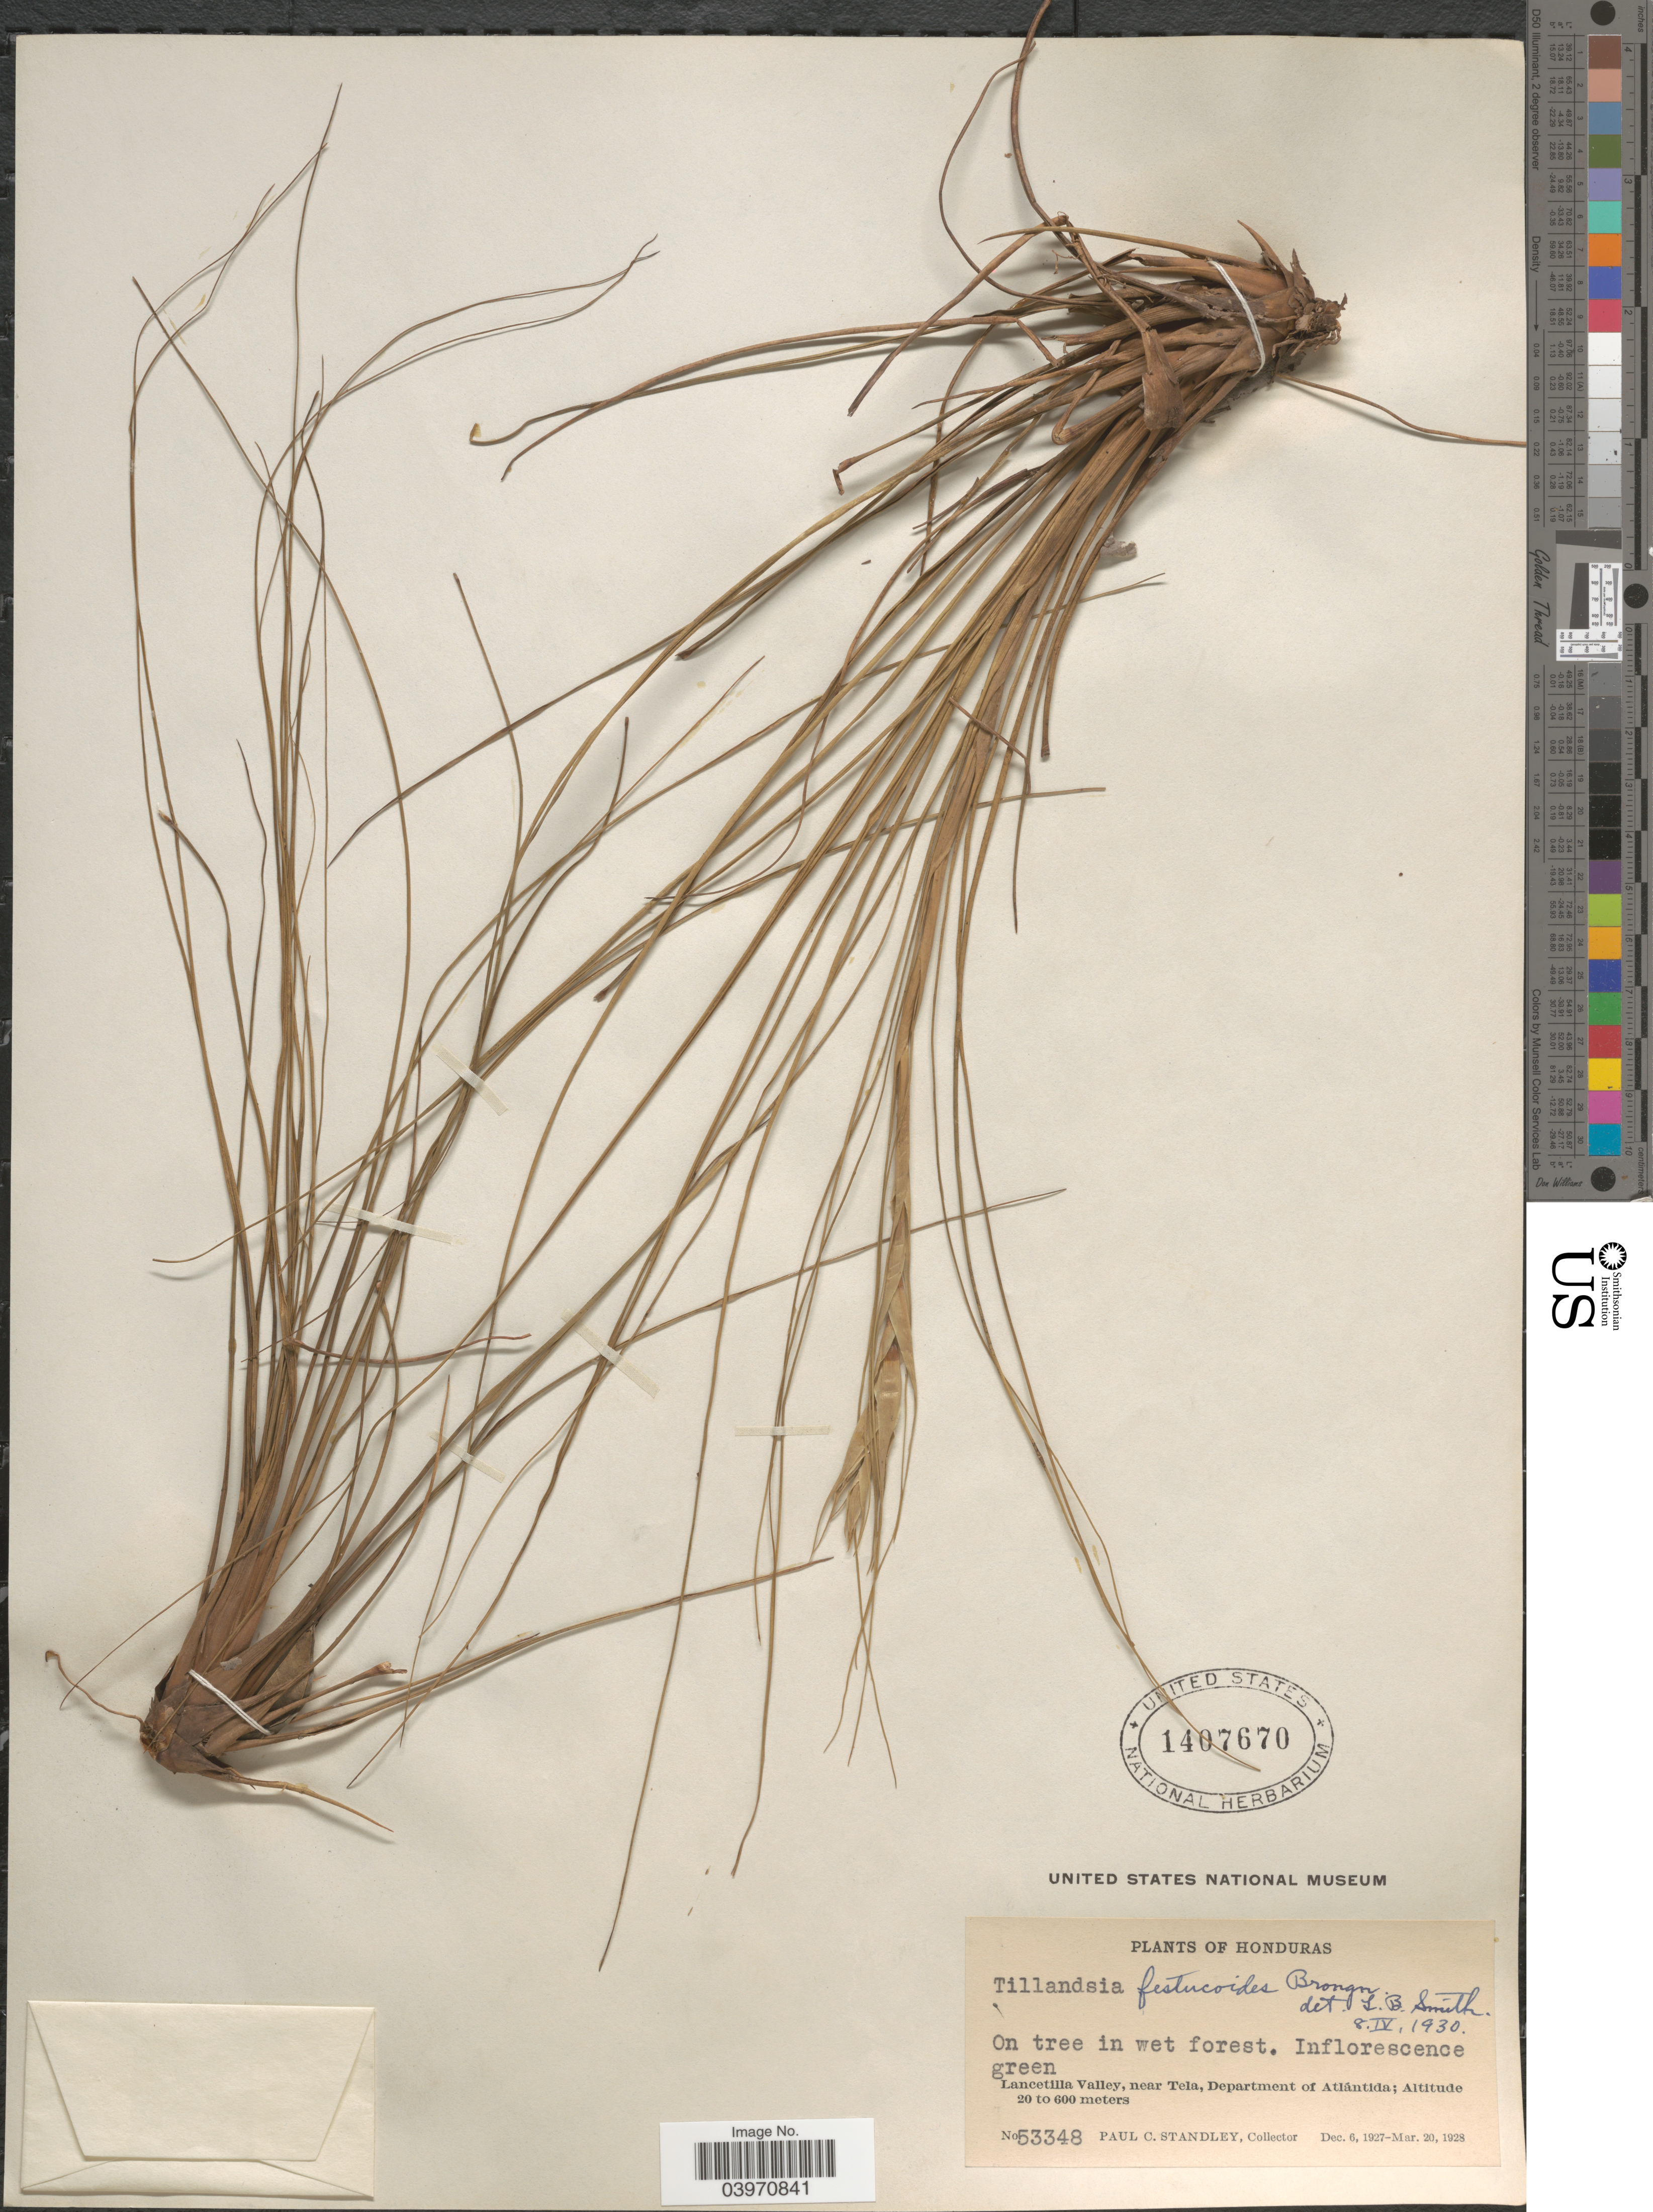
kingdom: Plantae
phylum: Tracheophyta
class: Liliopsida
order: Poales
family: Bromeliaceae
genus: Tillandsia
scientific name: Tillandsia festucoides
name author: Brongn. ex Mez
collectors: P. C. Standley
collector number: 53348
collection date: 1927-12-06/1928-03-20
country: Honduras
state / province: Atlantida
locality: Lancetilla Valley, near Tela, Department of Atlántida.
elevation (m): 20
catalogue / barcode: US 1407670